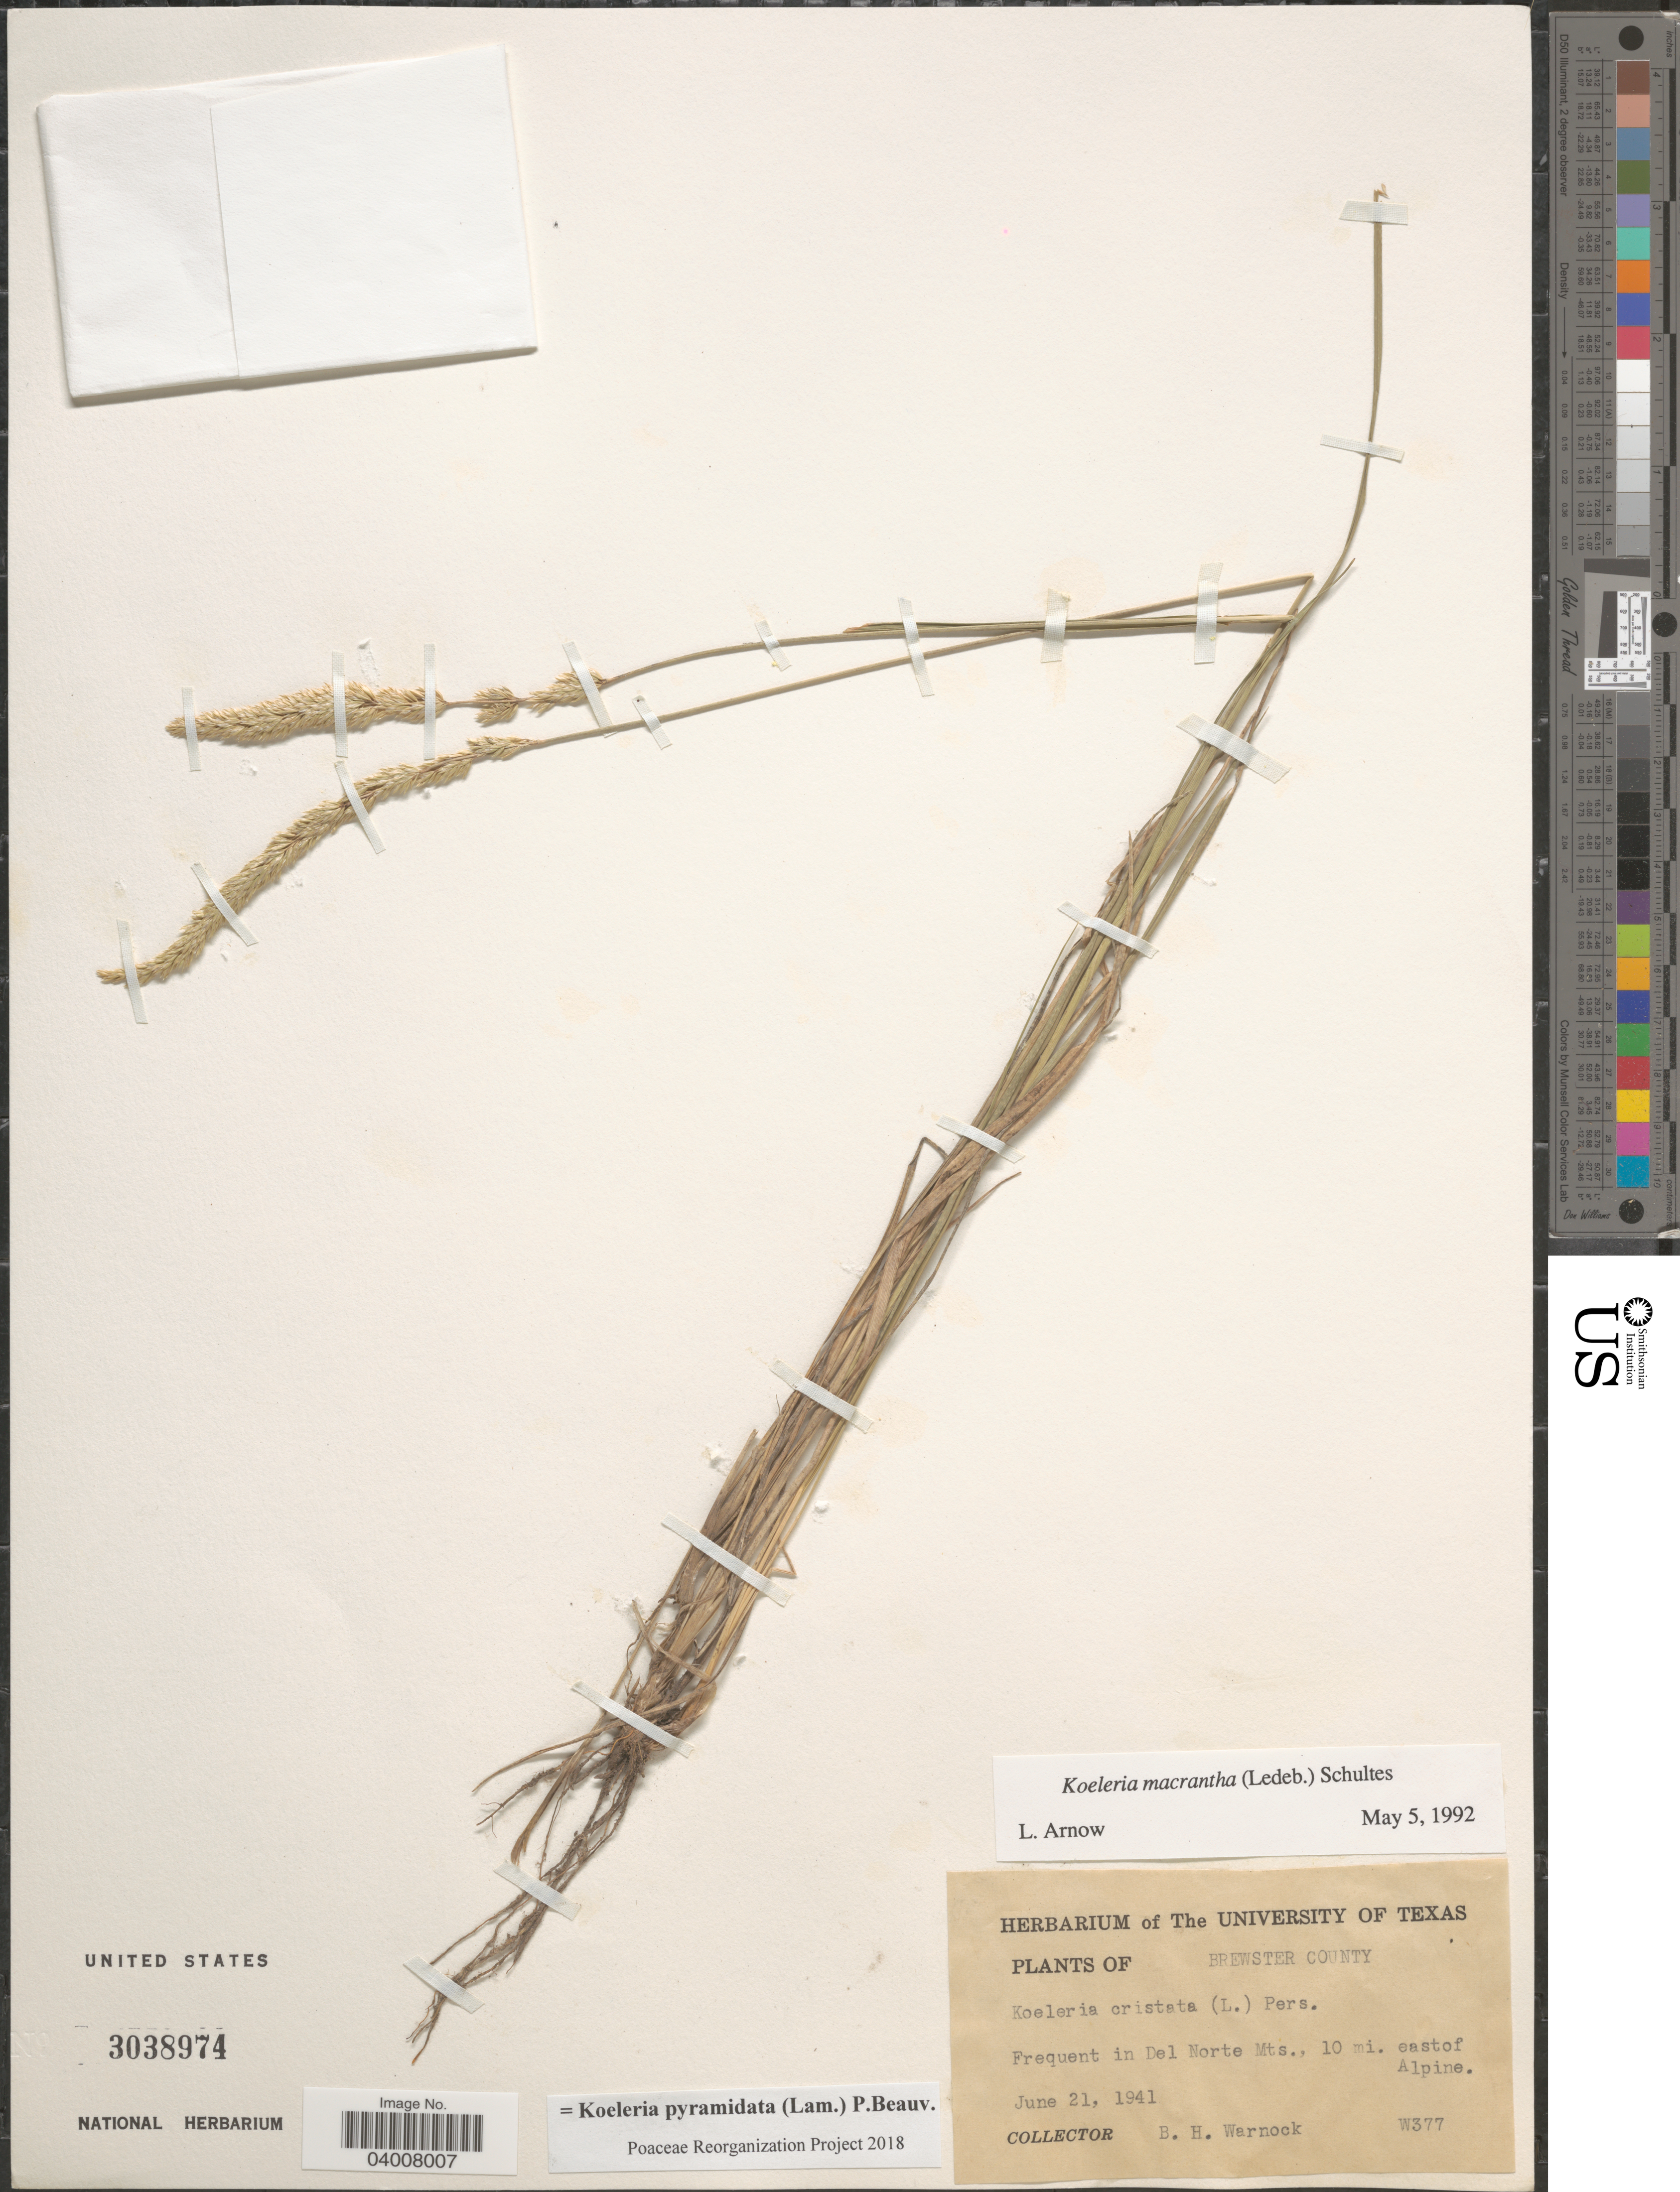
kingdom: Plantae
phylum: Tracheophyta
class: Liliopsida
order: Poales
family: Poaceae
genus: Koeleria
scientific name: Koeleria pyramidata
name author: (Lam.) P. Beauv.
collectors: B. H. Warnock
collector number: W377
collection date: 1941-06-21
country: United States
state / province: Texas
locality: Brewster County. Frequent in Del Norte Mts., 10 mi. east of Alpine.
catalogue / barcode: US 3038974